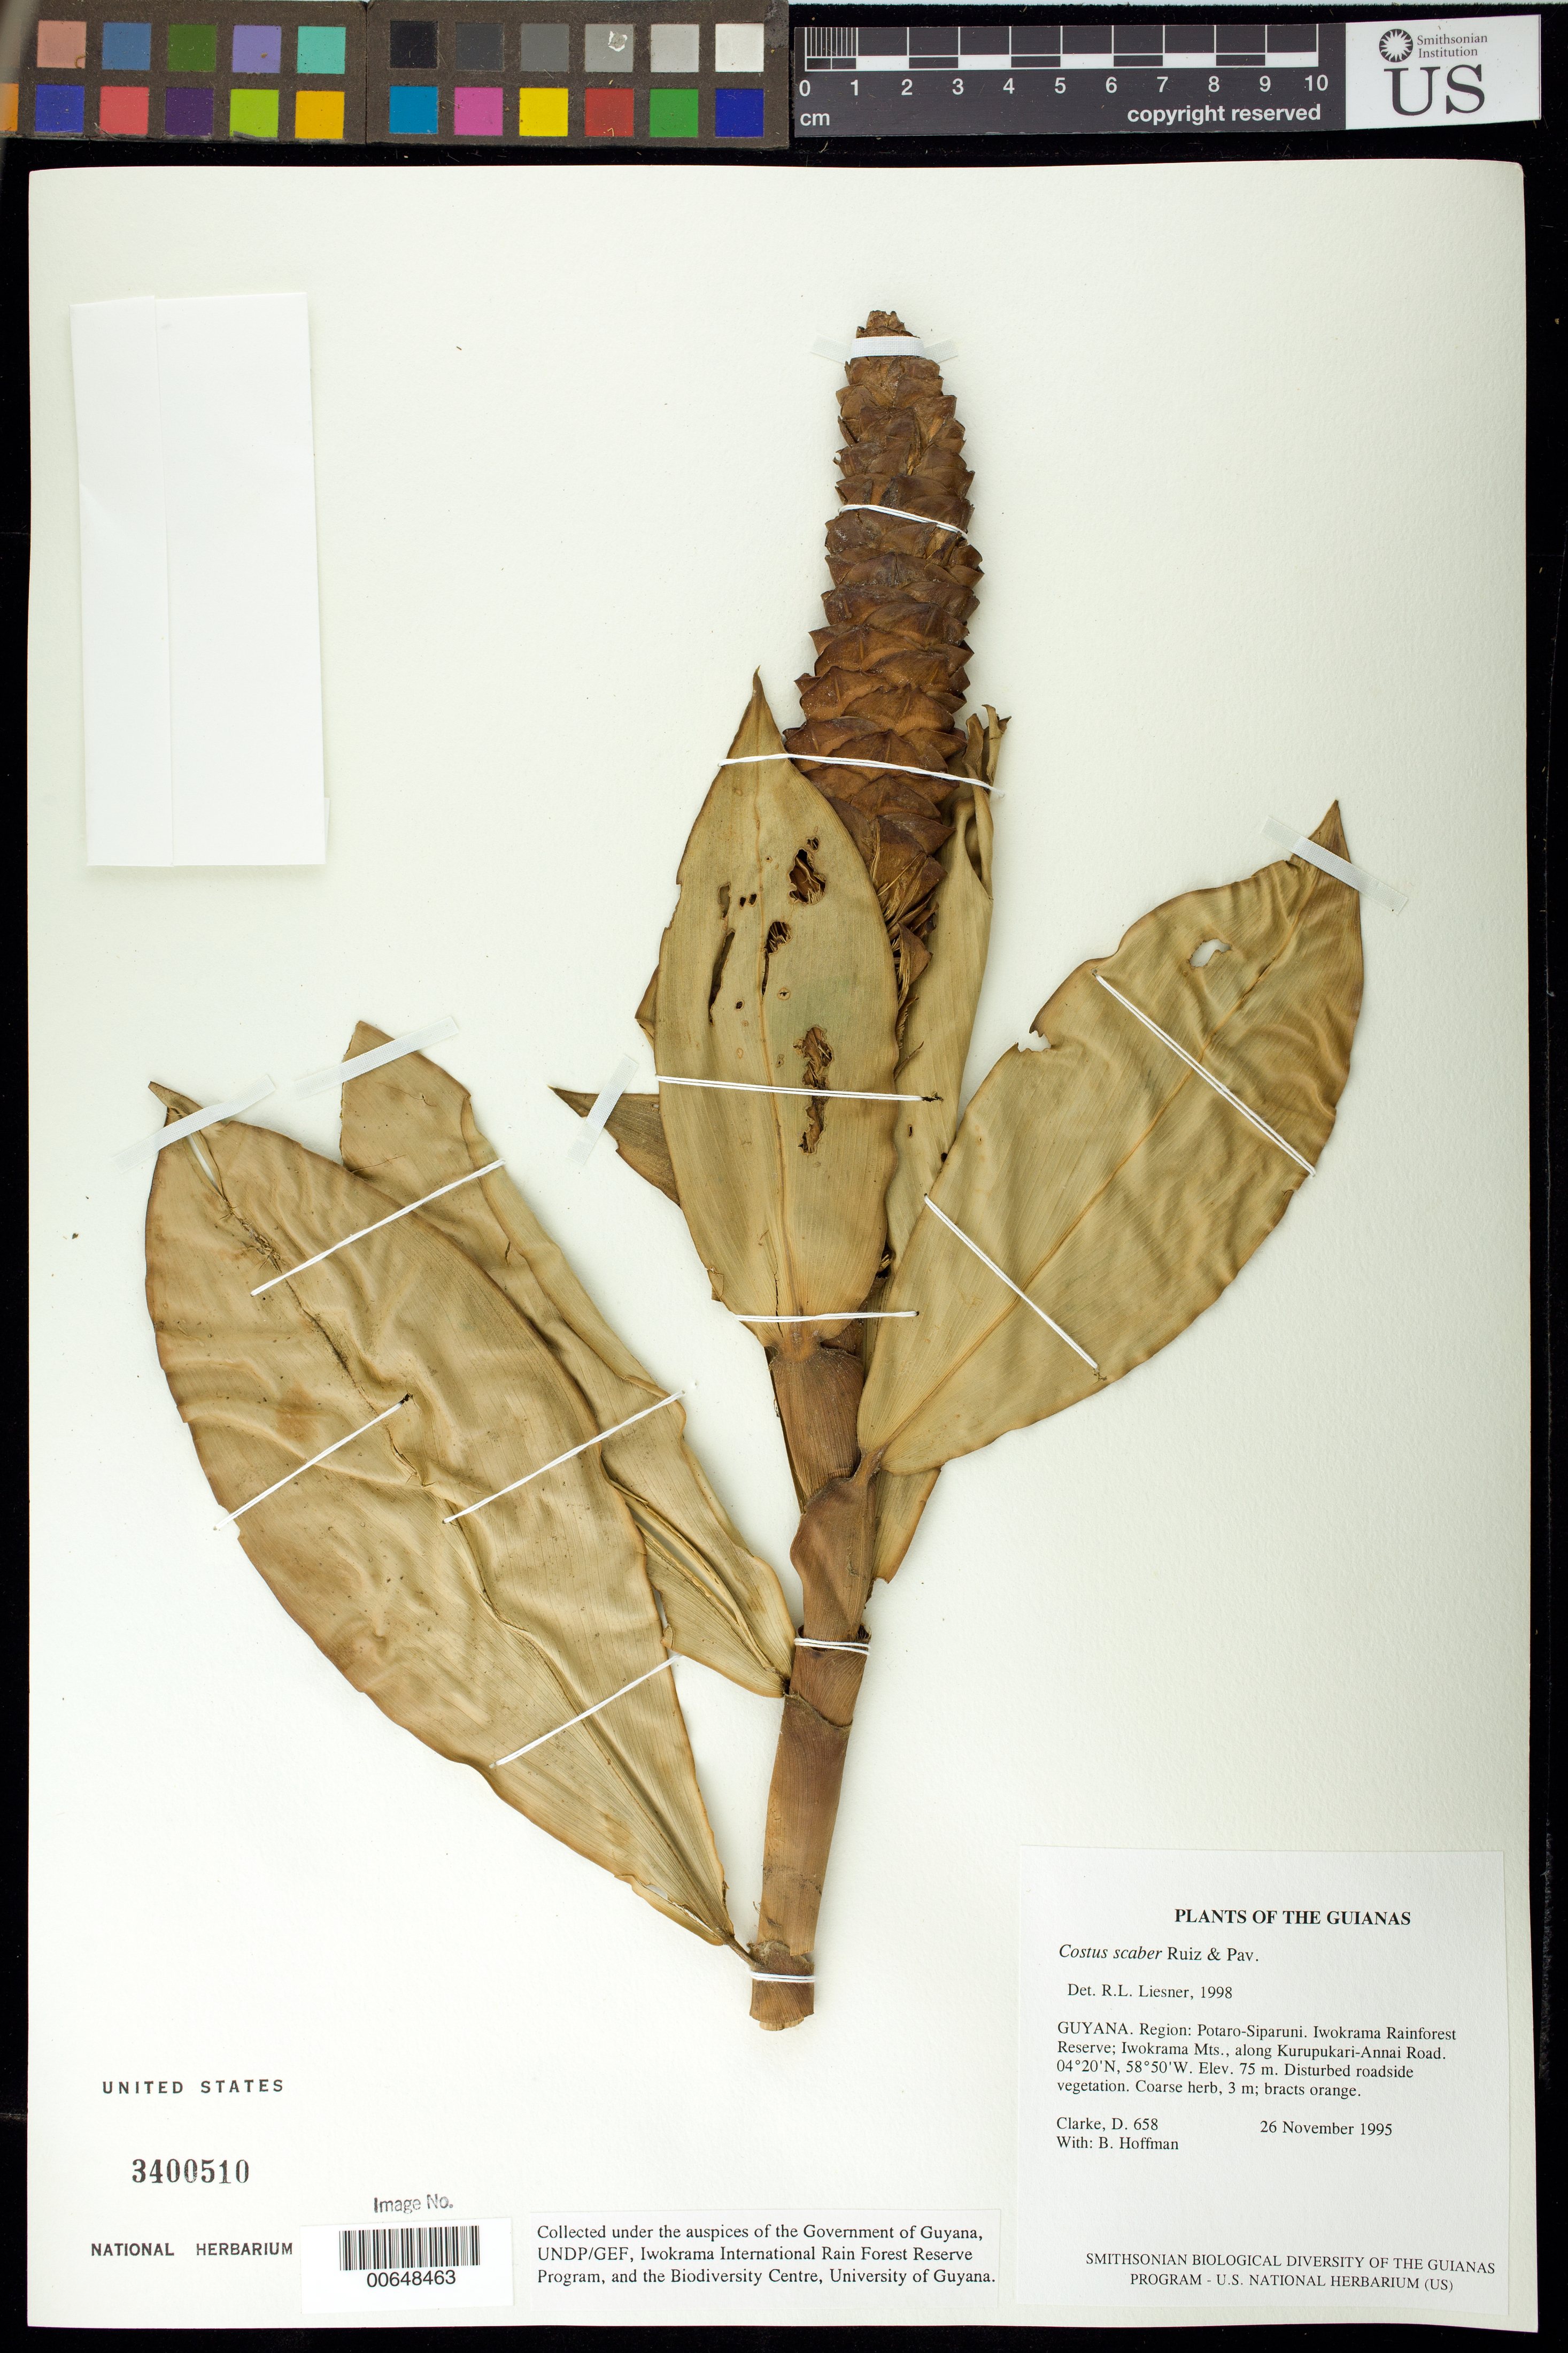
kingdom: Plantae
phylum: Tracheophyta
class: Liliopsida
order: Zingiberales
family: Costaceae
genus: Costus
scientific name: Costus scaber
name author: Ruiz & Pav.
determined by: Liesner, R. L.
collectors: H. D. Clarke & B. Hoffman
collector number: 658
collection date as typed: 26 November 1995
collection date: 1995-11-26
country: Guyana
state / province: Potaro-Siparuni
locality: Iwokrama Rainforest Reserve; Iwokrama Mts., along Kurupukari-Annai Road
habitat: Disturbed roadside vegetation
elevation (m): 75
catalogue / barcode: US 3400510